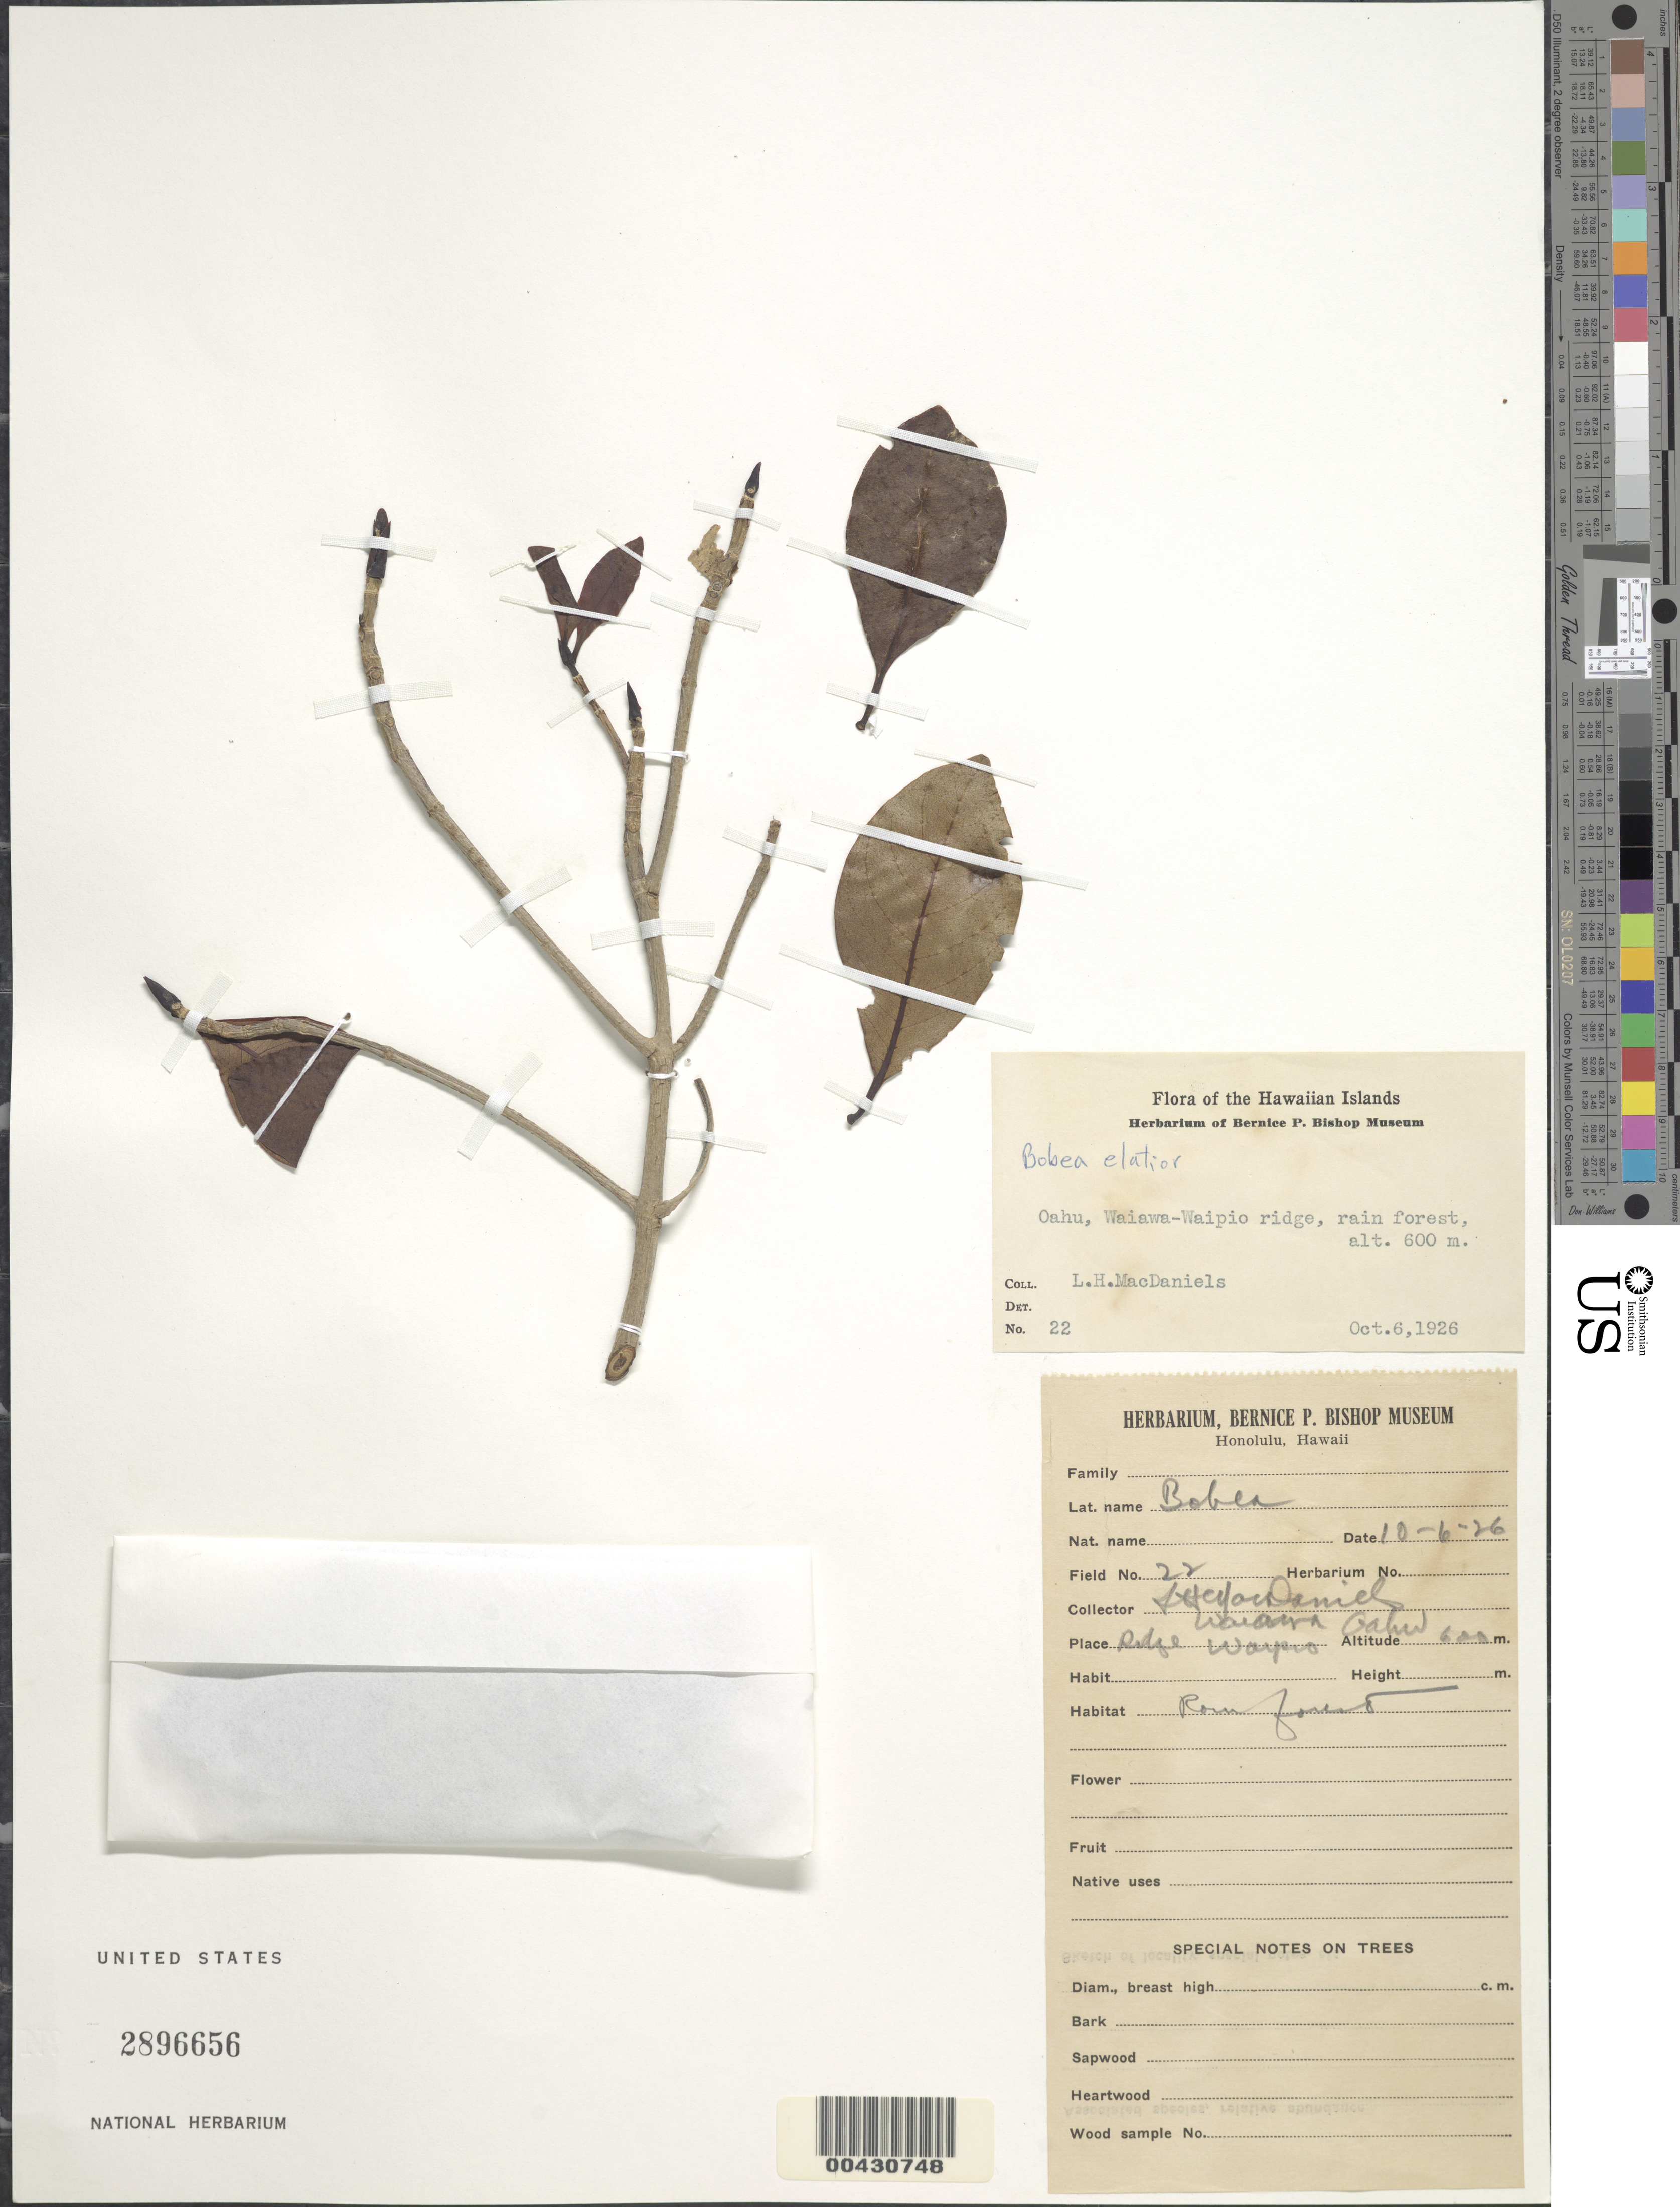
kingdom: Plantae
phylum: Tracheophyta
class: Magnoliopsida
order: Gentianales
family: Rubiaceae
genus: Bobea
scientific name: Bobea elatior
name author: Gaudich.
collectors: L. MacDaniels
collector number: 22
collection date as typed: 6 Oct 1926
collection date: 1926-10-06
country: United States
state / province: Hawaii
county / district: Honolulu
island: Oahu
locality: Waiawa-Waipio ridge.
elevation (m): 600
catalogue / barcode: US 2896656